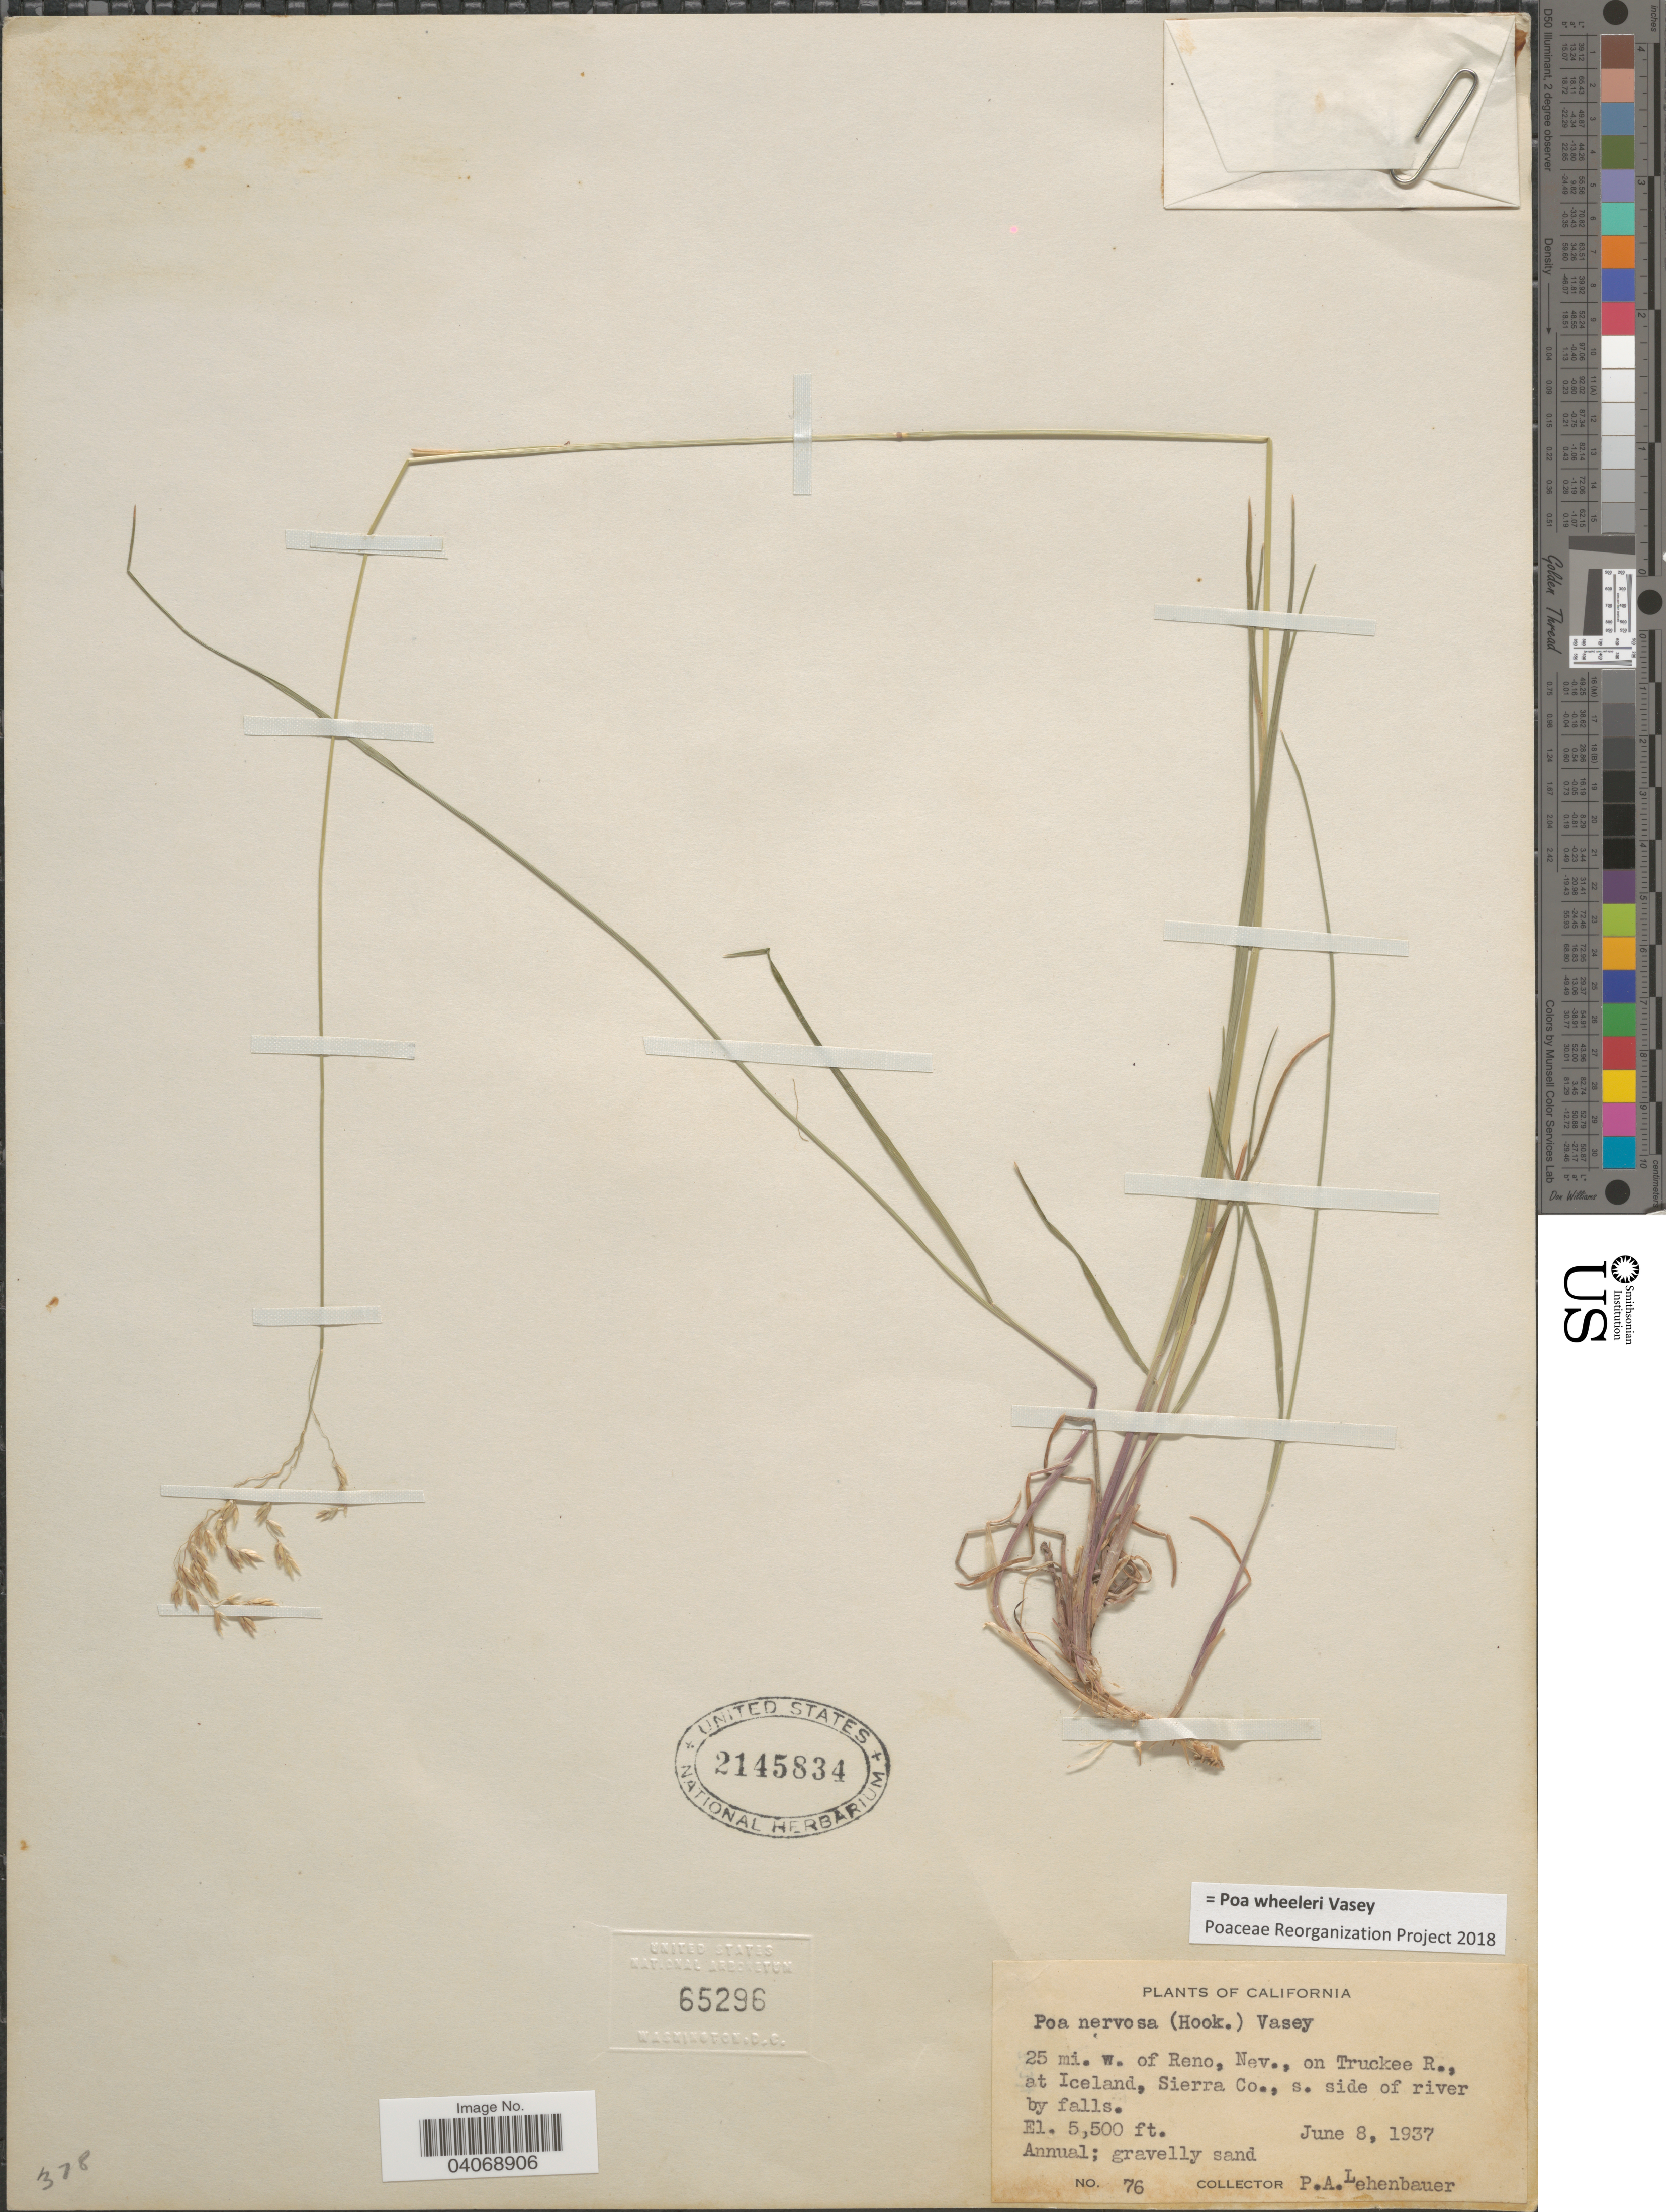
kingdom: Plantae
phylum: Tracheophyta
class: Liliopsida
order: Poales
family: Poaceae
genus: Poa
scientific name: Poa wheeleri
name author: Vasey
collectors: P. Lehenbauer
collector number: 76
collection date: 1937-06-08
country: United States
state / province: Nevada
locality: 25 mi. w. of Reno, on Truckee R., at Iceland, Sierra Co., s. side of river by falls.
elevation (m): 1676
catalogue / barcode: US 2145834